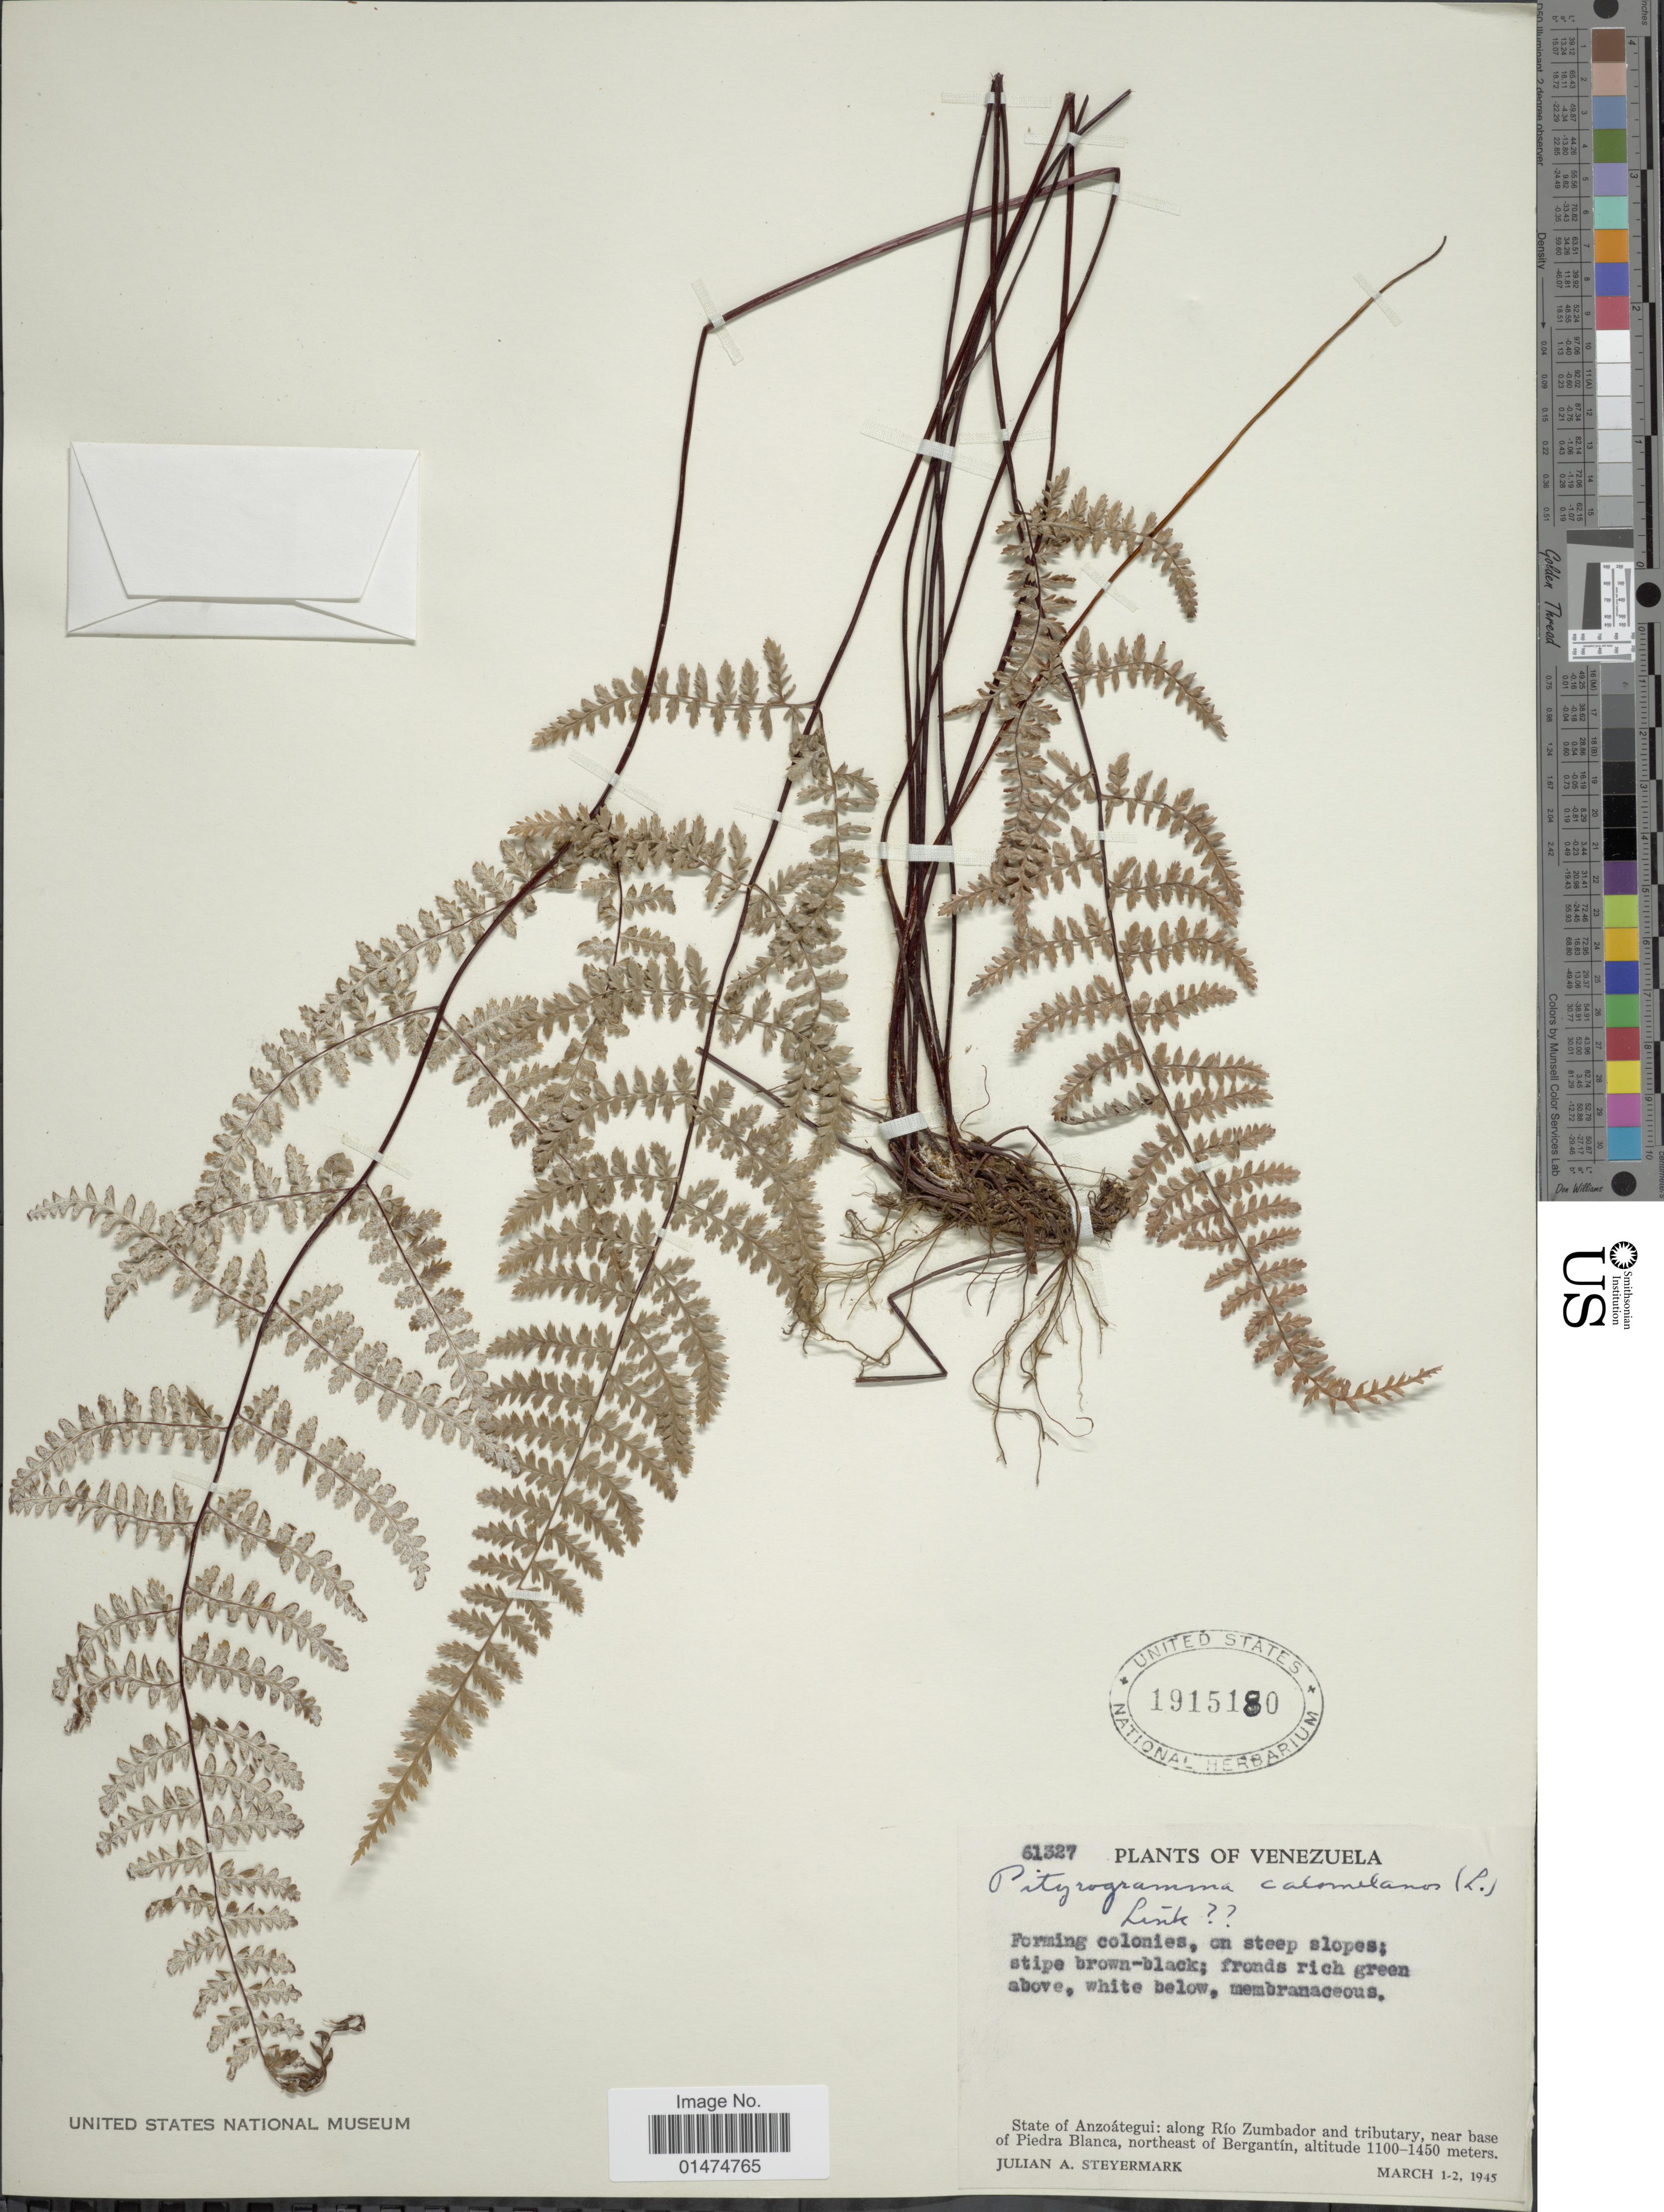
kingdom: Plantae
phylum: Tracheophyta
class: Polypodiopsida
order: Polypodiales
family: Pteridaceae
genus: Pityrogramma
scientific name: Pityrogramma calomelanos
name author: (L.) Link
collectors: J. Steyermark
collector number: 61327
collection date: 1945-03-01/1945-03-02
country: Venezuela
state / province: Anzoategui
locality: Along Rio Zumbador and Tributary, near base of Piedra Blanca, northeast of Bergantin.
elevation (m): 1100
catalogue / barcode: US 1915180